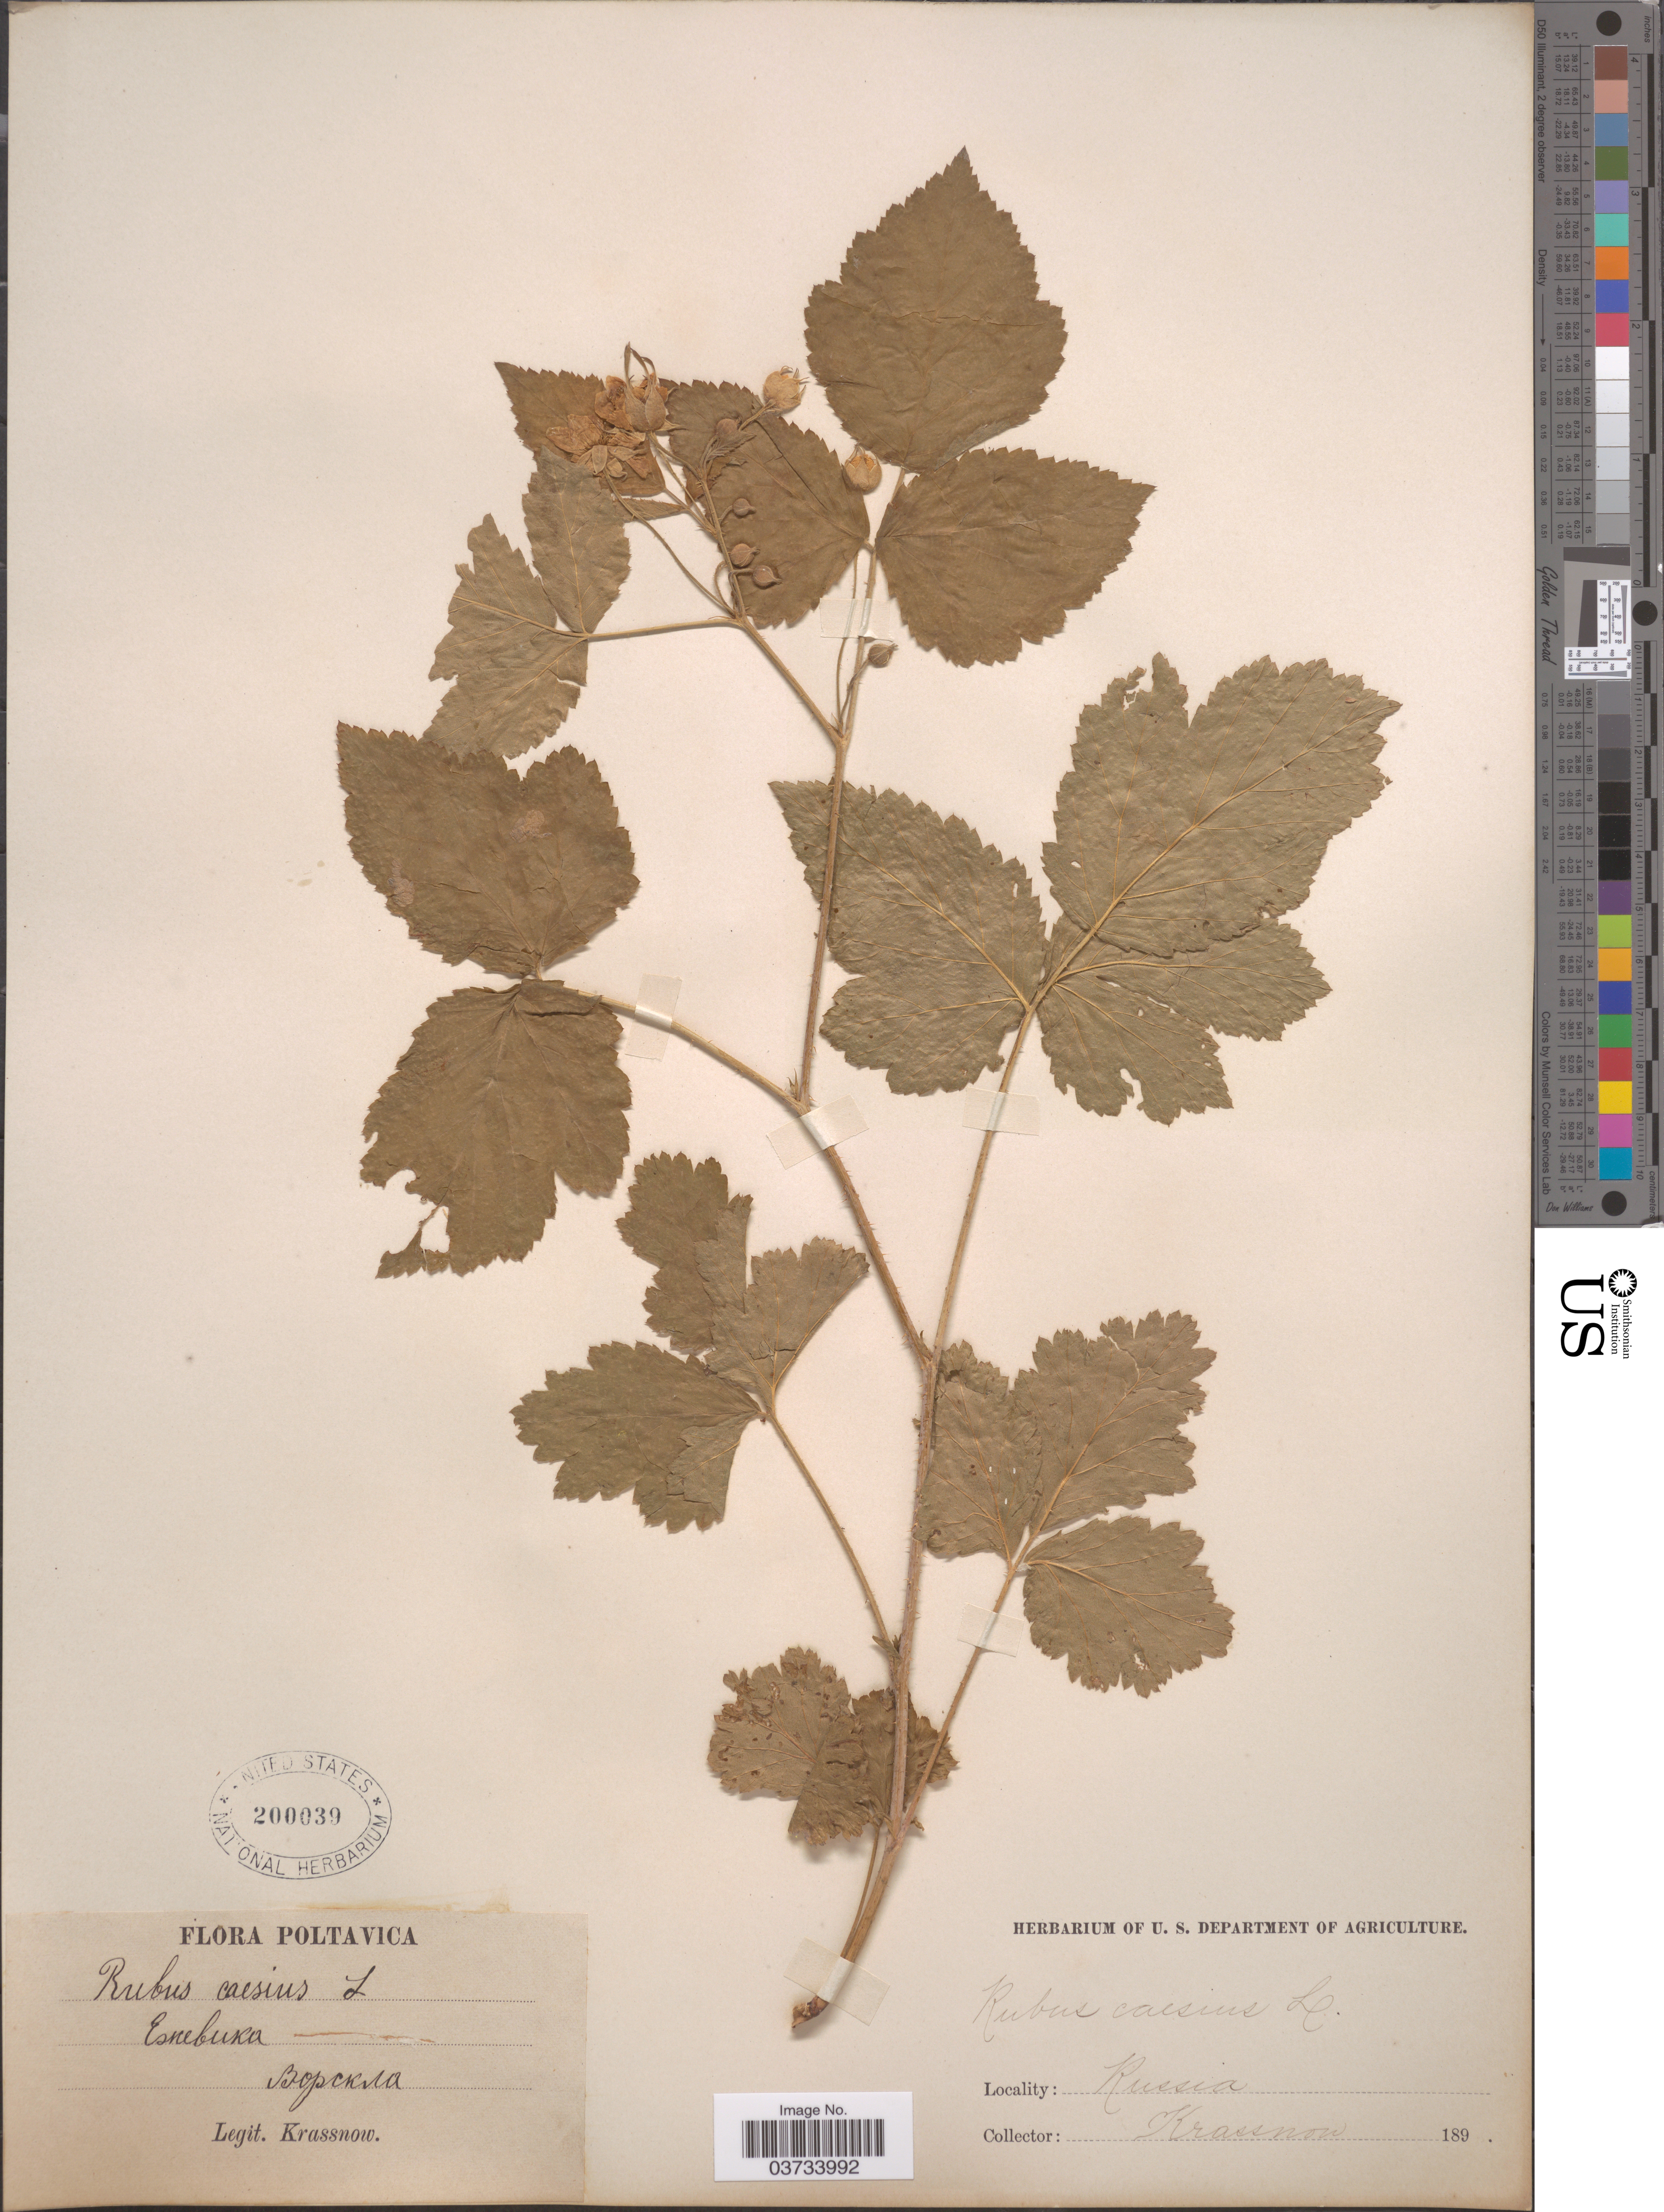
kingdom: Plantae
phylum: Tracheophyta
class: Magnoliopsida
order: Rosales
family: Rosaceae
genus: Rubus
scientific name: Rubus caesius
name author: L.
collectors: -. Krassnow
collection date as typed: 189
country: Ukraine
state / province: Poltava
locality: Vorskla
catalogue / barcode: US 200039